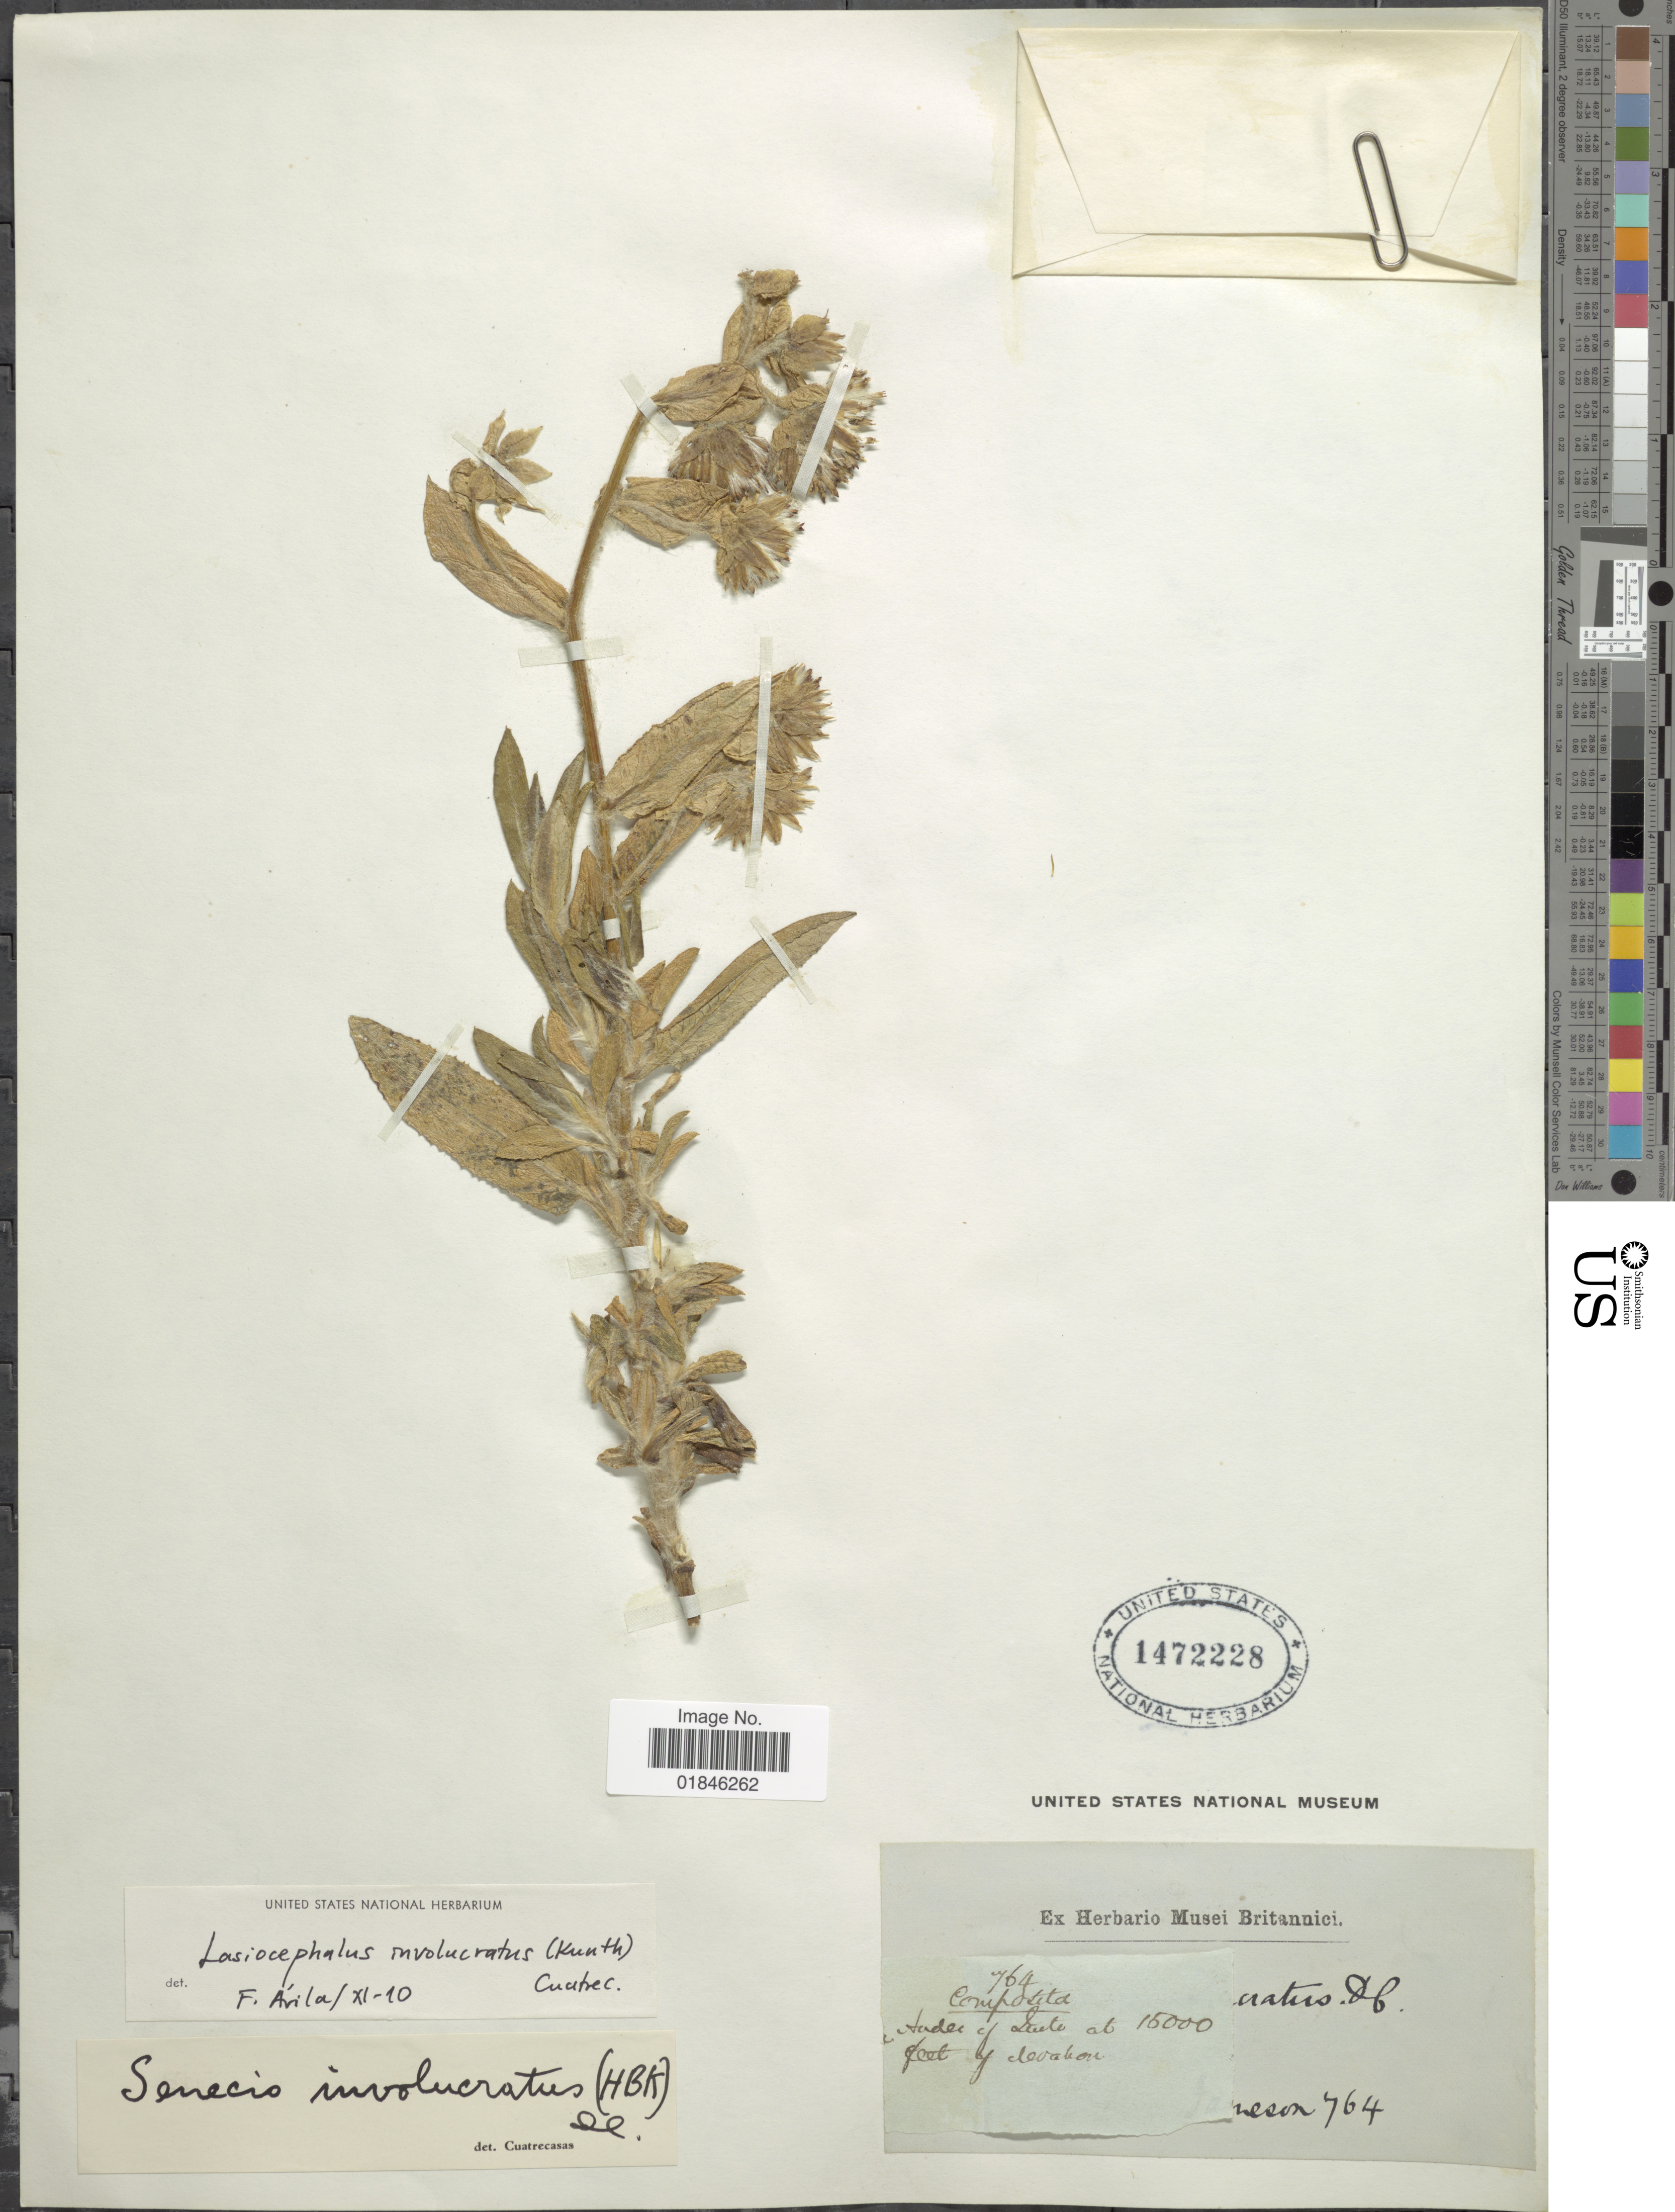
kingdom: Plantae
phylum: Tracheophyta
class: Magnoliopsida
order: Asterales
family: Asteraceae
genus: Culcitium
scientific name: Culcitium denticulatum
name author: Turcz.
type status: Type Collection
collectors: W. Jameson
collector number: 764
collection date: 1846/1869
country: Ecuador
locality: Andes of Quito.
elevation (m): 4572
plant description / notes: Part of label is obscured; Annotated as isolectotype by L. Salomon (2017)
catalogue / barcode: US 1472228